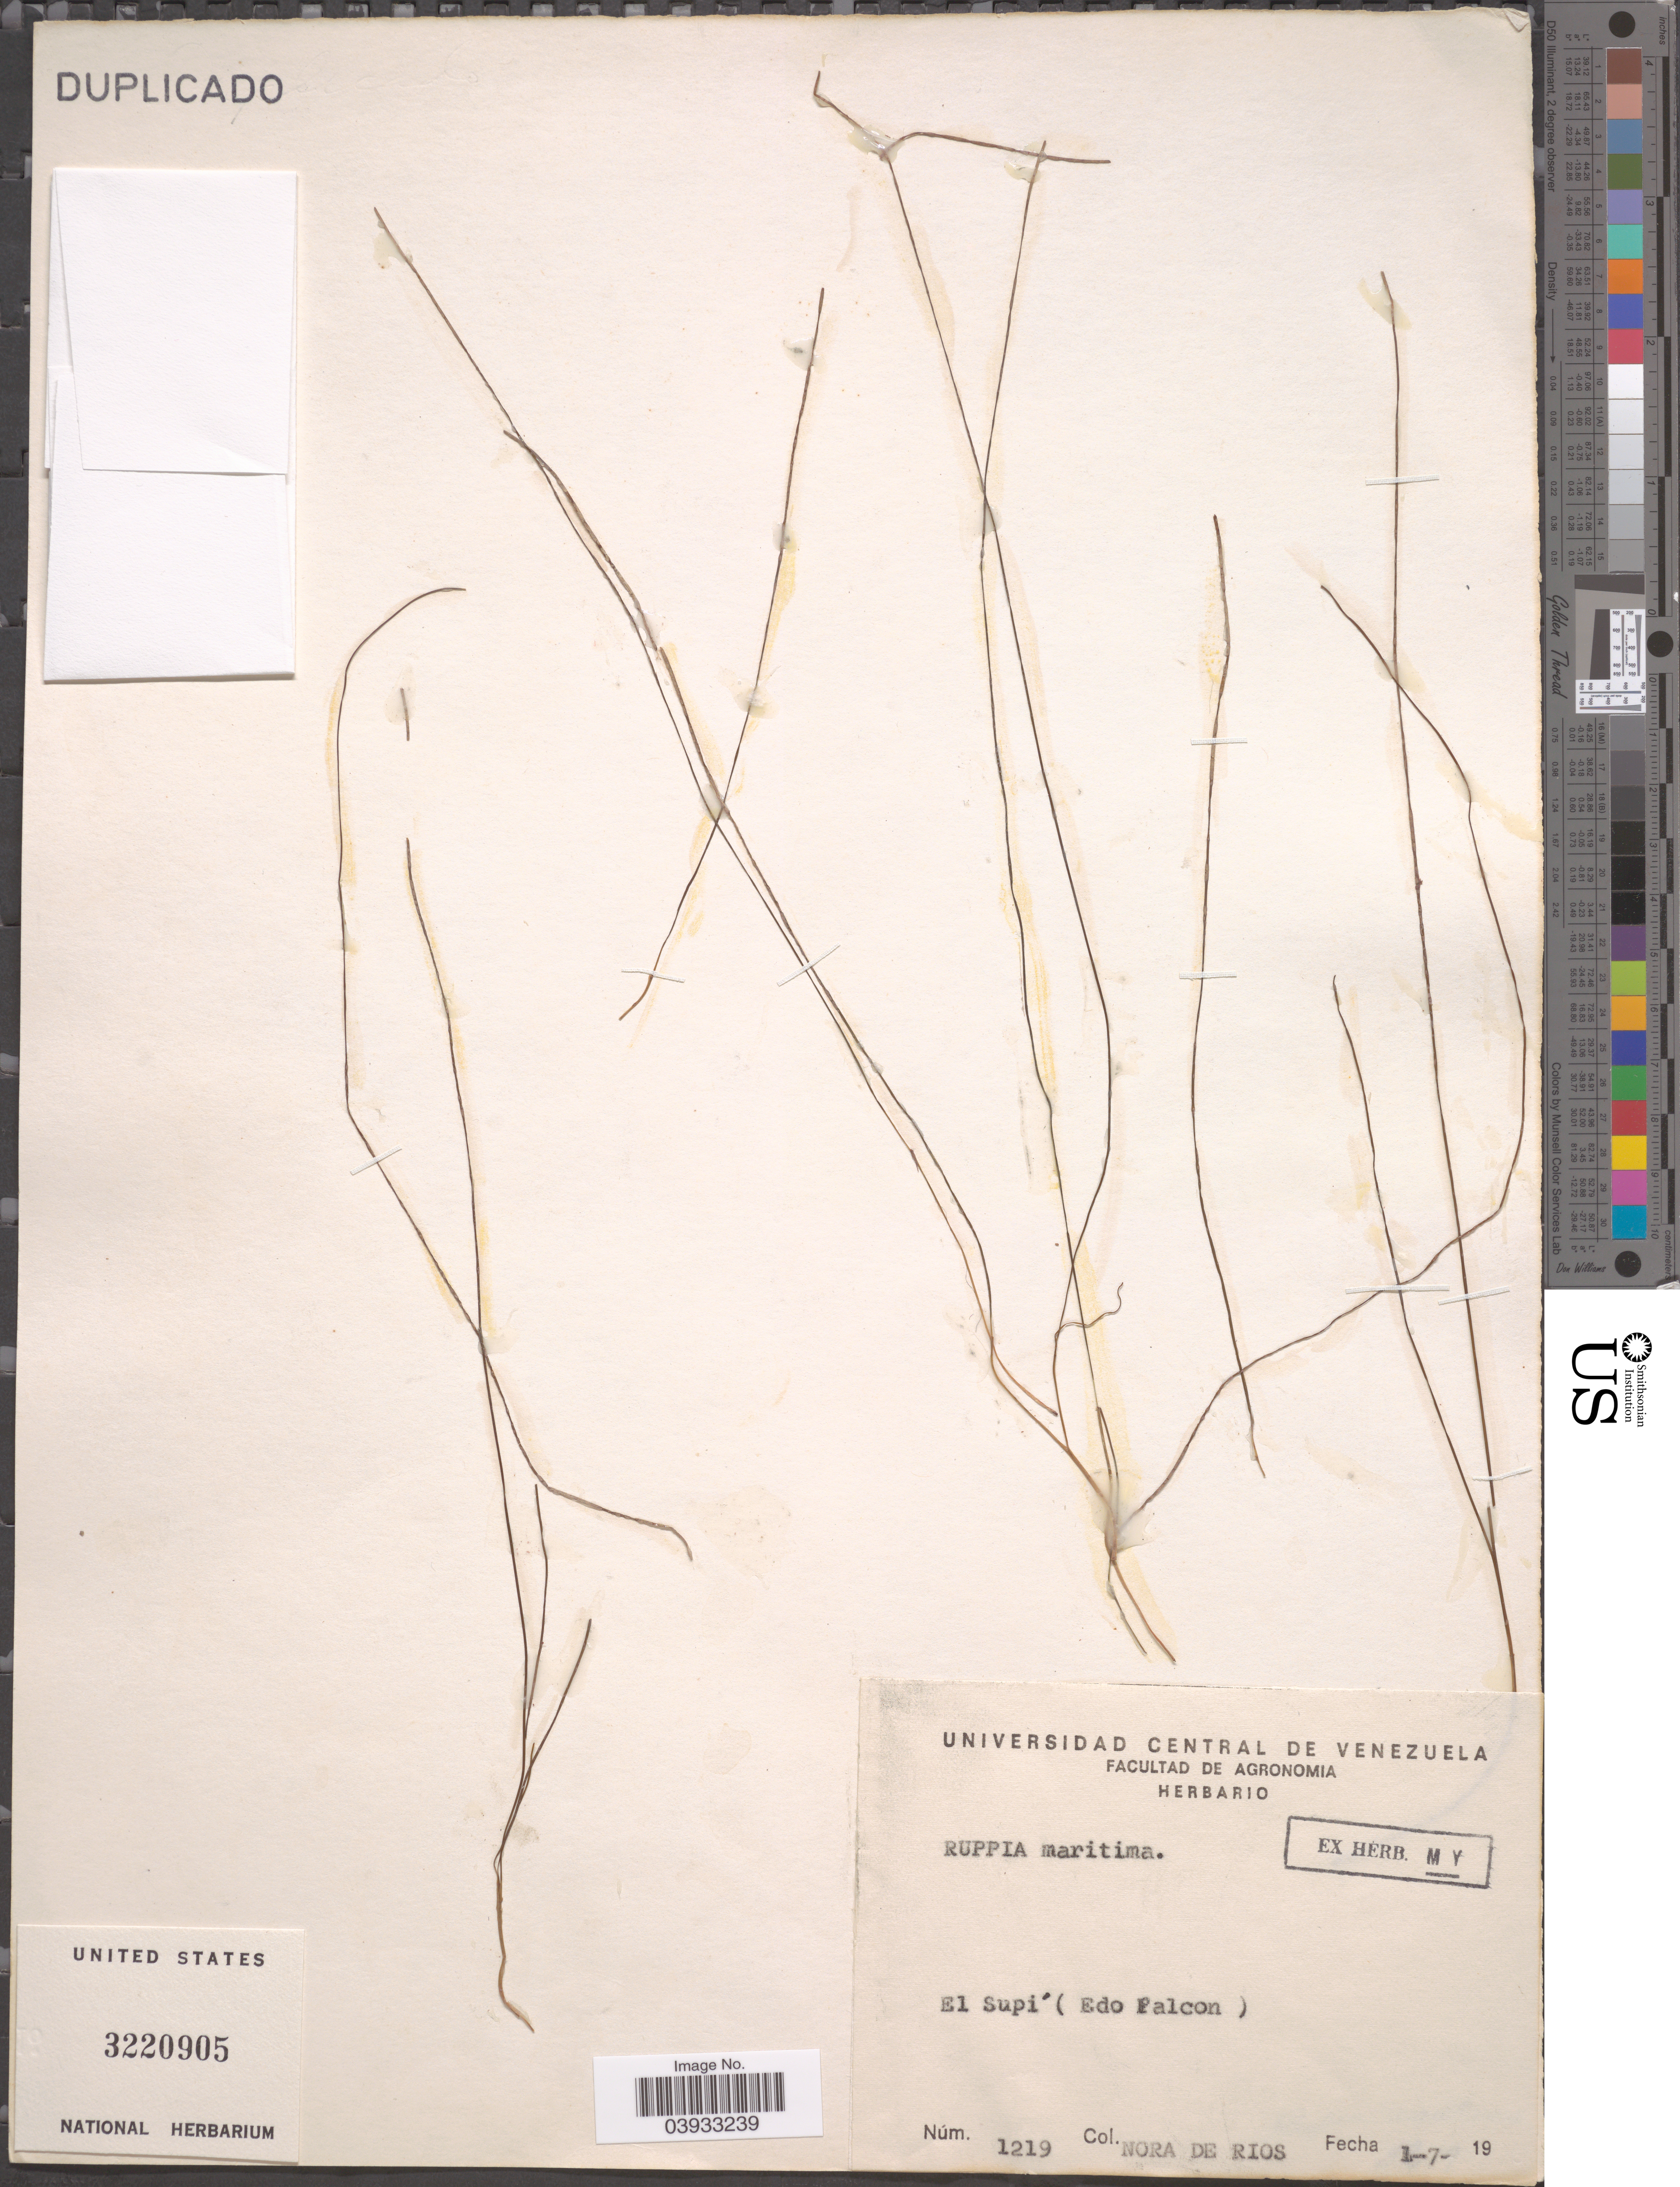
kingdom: Plantae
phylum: Tracheophyta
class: Liliopsida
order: Alismatales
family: Ruppiaceae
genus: Ruppia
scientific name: Ruppia maritima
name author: L.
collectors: N. Rios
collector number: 1219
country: Venezuela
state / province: Falcon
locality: El Supi' (Edo Falcon).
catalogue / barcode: US 3220905